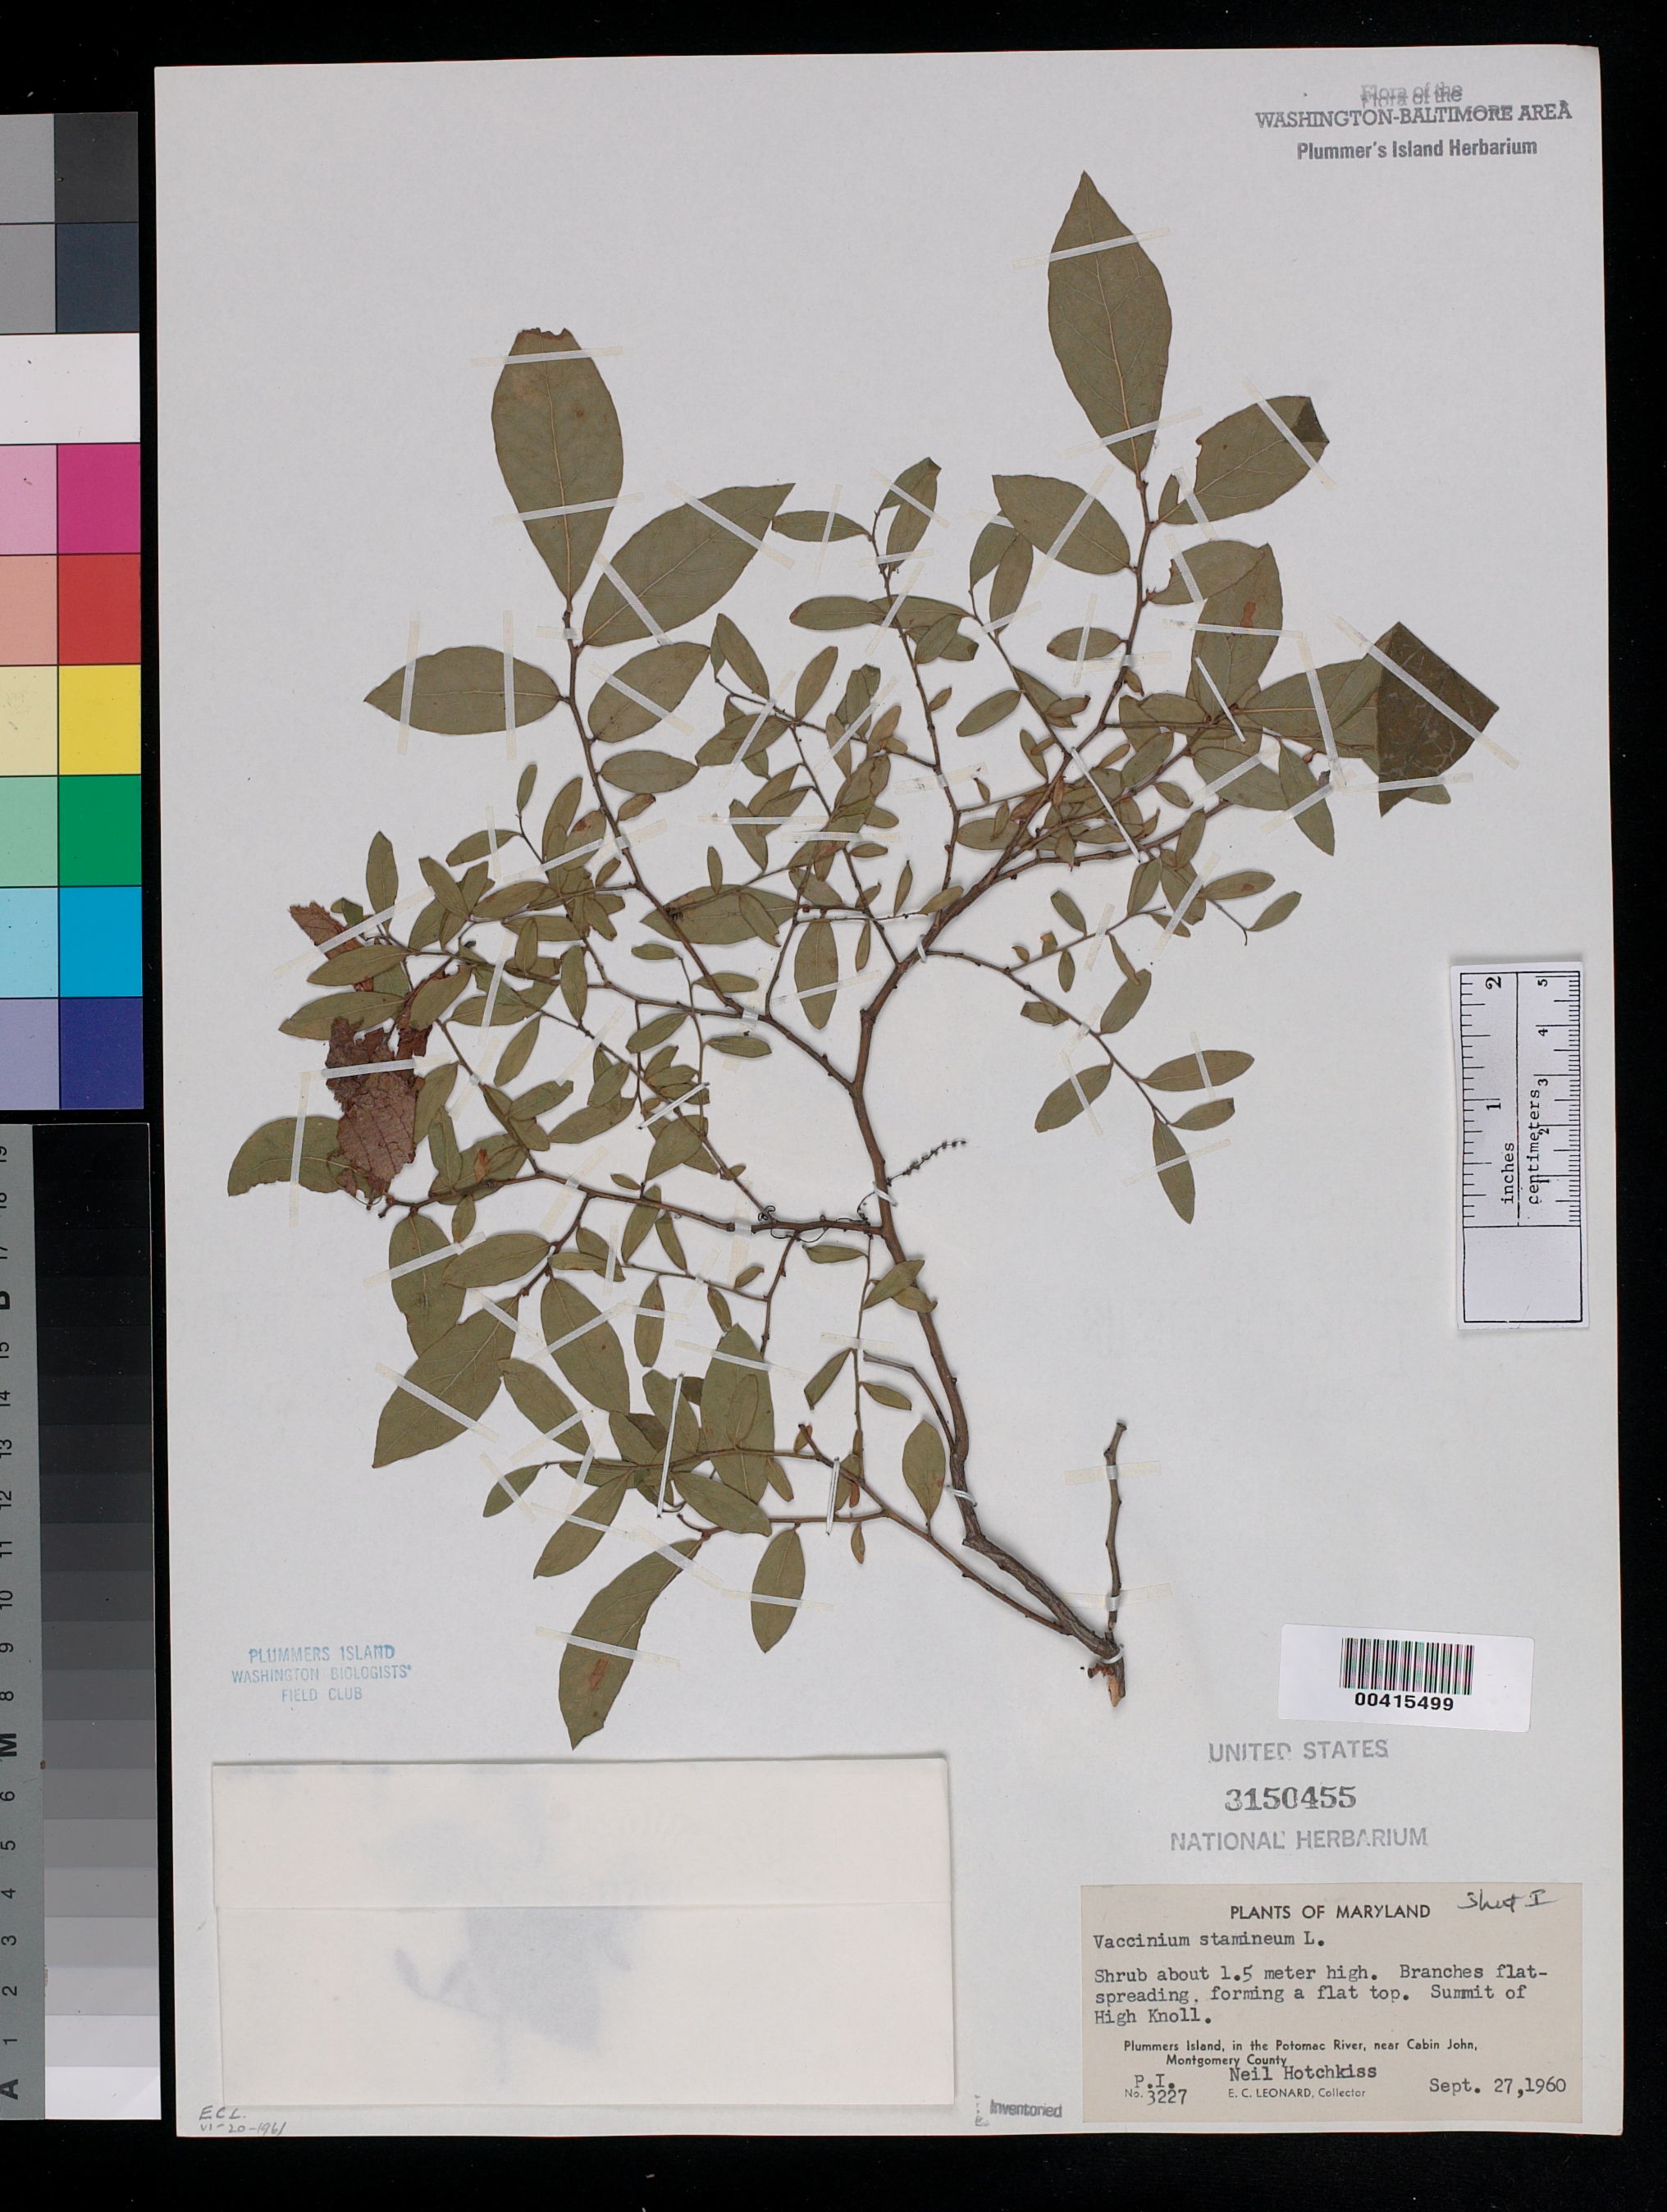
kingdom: Plantae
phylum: Tracheophyta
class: Magnoliopsida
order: Ericales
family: Ericaceae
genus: Vaccinium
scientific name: Vaccinium stamineum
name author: L.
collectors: E. C. Leonard & N. Hotchkiss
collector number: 3227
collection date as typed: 27 Sep 1960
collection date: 1960-09-27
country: United States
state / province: Maryland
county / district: Montgomery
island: Plummers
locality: Plummer's Island; summit of high knoll C. & O. Canal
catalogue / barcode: US 3150455